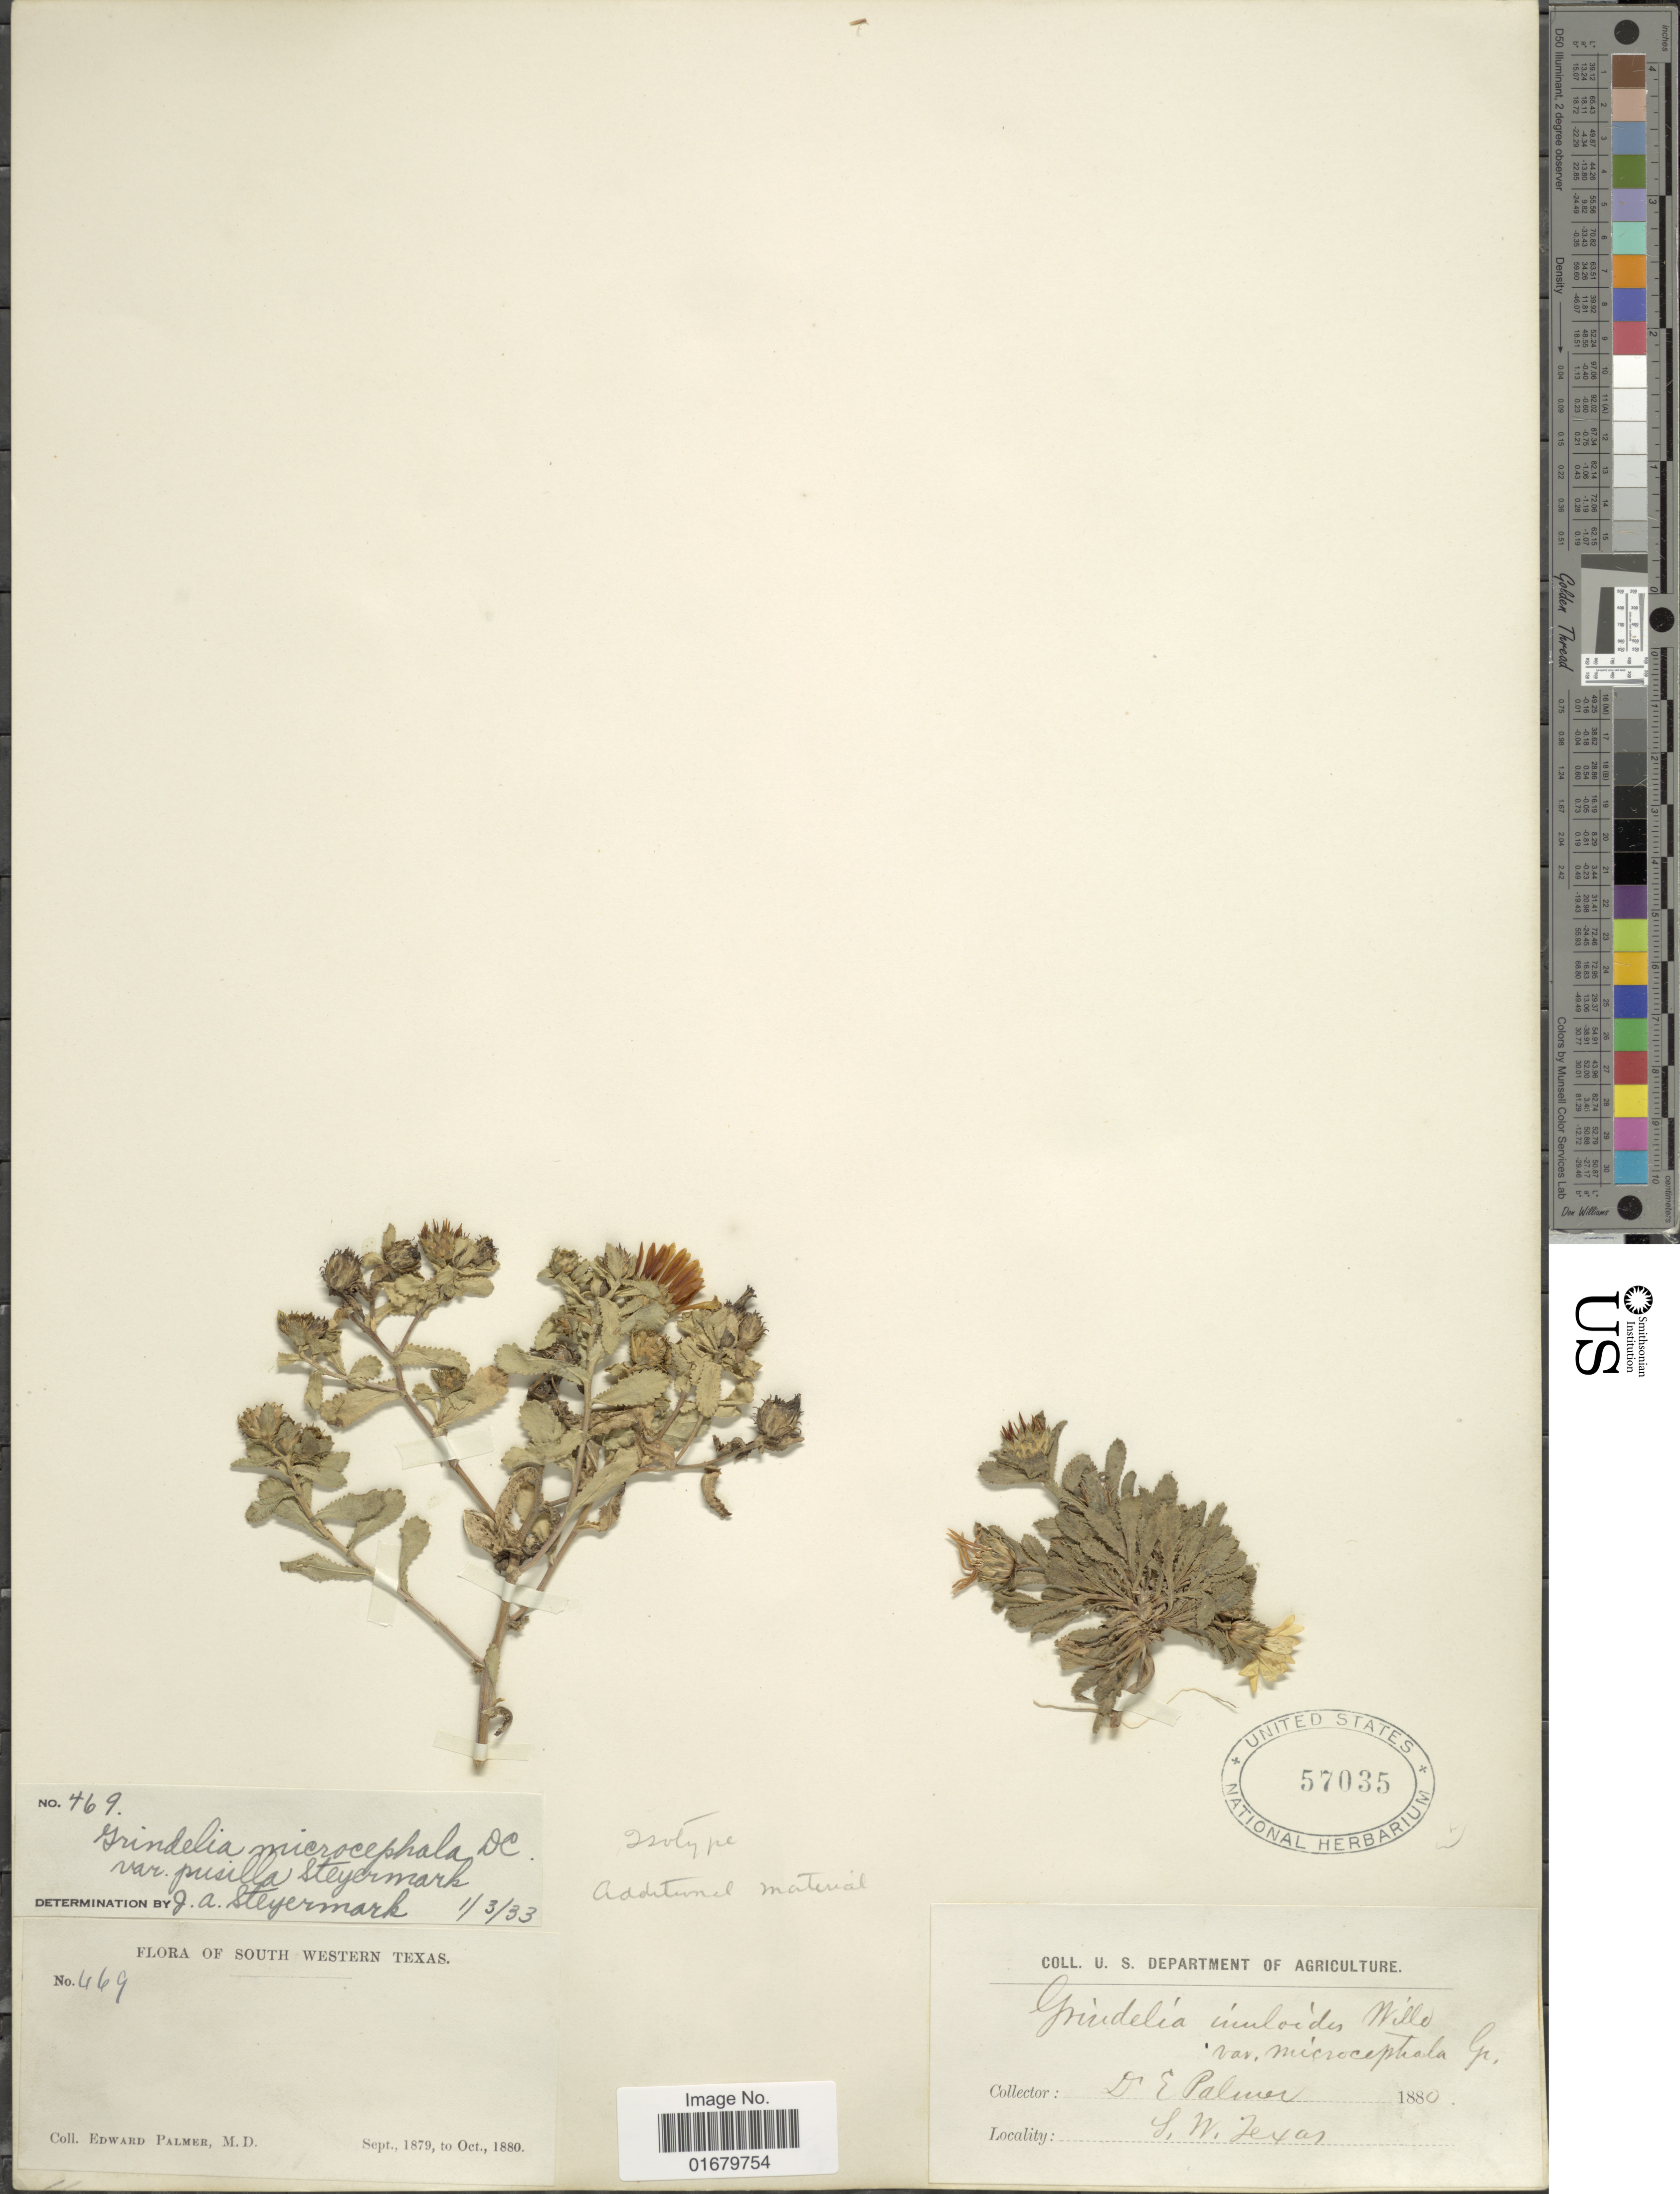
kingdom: Plantae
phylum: Tracheophyta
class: Magnoliopsida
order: Asterales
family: Asteraceae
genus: Grindelia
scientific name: Grindelia microcephala var. pusilla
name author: Steyerm.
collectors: E. Palmer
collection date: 1880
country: United States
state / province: Texas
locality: S.W. Texas.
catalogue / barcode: US 57035